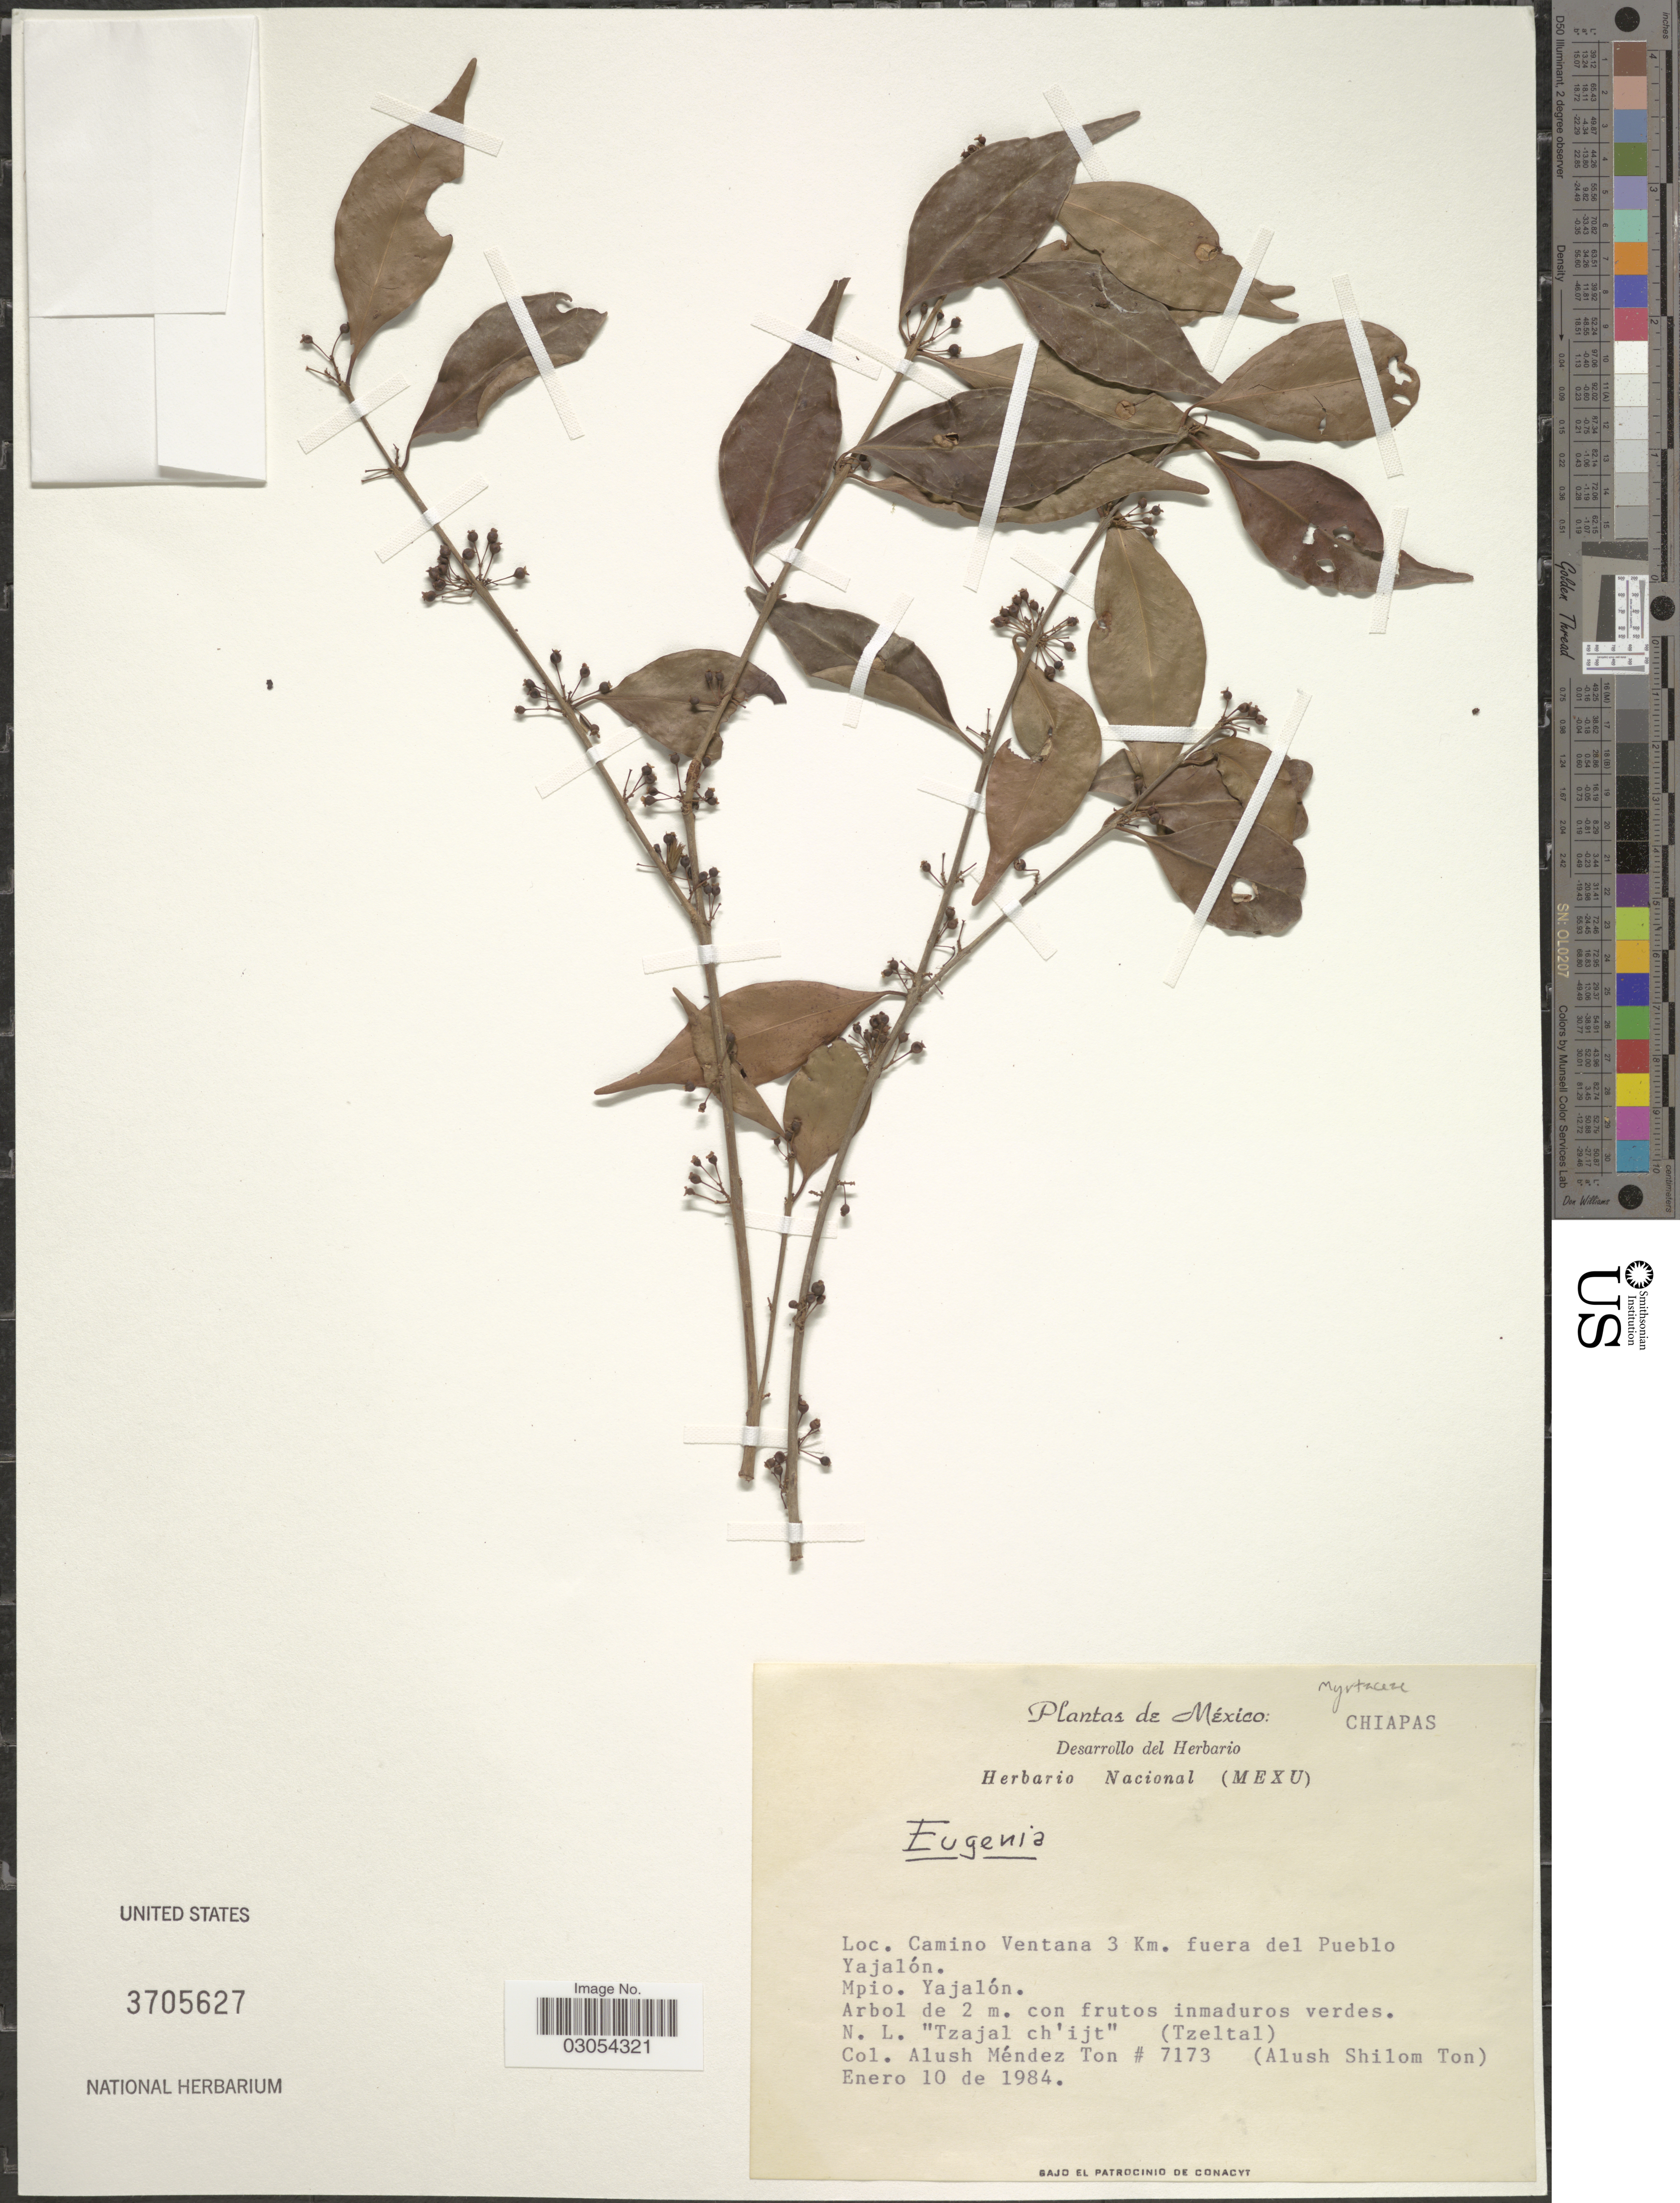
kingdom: Plantae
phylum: Tracheophyta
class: Magnoliopsida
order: Myrtales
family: Myrtaceae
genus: Eugenia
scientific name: Eugenia sp.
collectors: A. M. Ton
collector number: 7173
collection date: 1984-01-10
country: Mexico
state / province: Chiapas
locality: Camino Ventana 3 Km. fuera del Pueblo Yajalón. Mpio. Yajalón.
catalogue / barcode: US 3705627